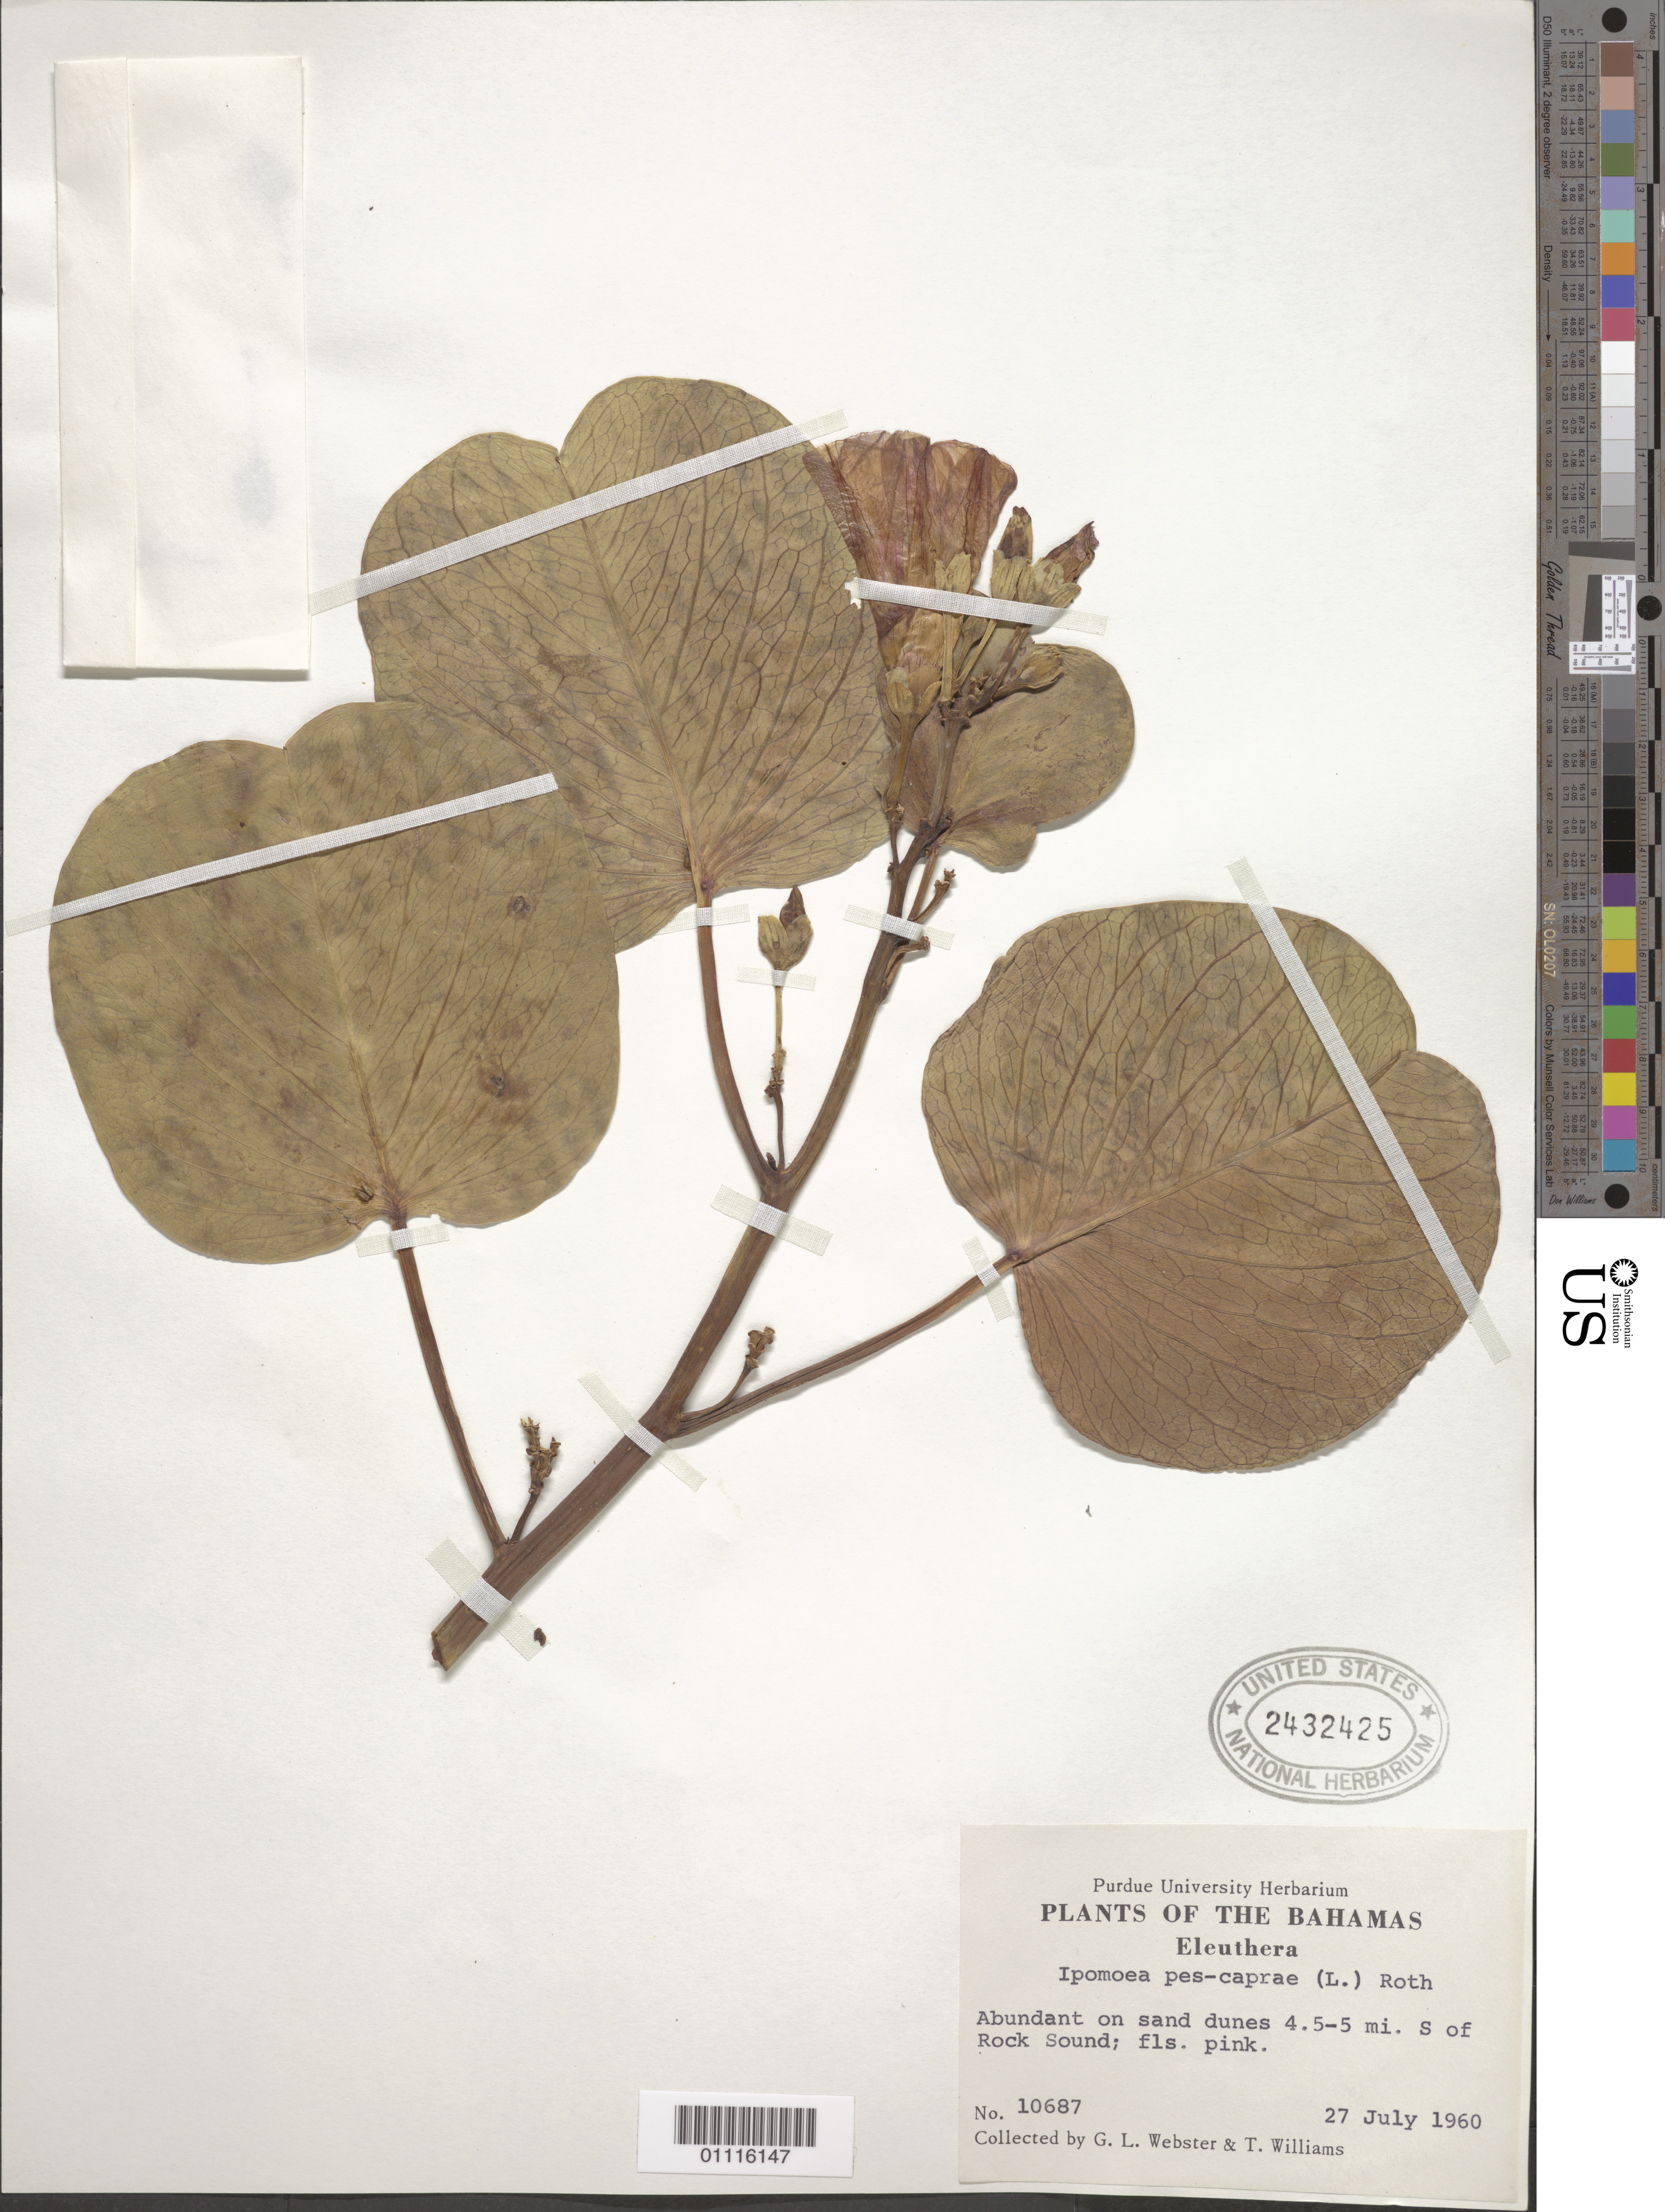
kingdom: Plantae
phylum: Tracheophyta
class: Magnoliopsida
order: Solanales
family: Convolvulaceae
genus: Ipomoea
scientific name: Ipomoea pes-caprae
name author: (L.) R. Br.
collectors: G. L. Webster & T. Williams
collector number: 10687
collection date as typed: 27 Jul 1960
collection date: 1960-07-27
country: Bahamas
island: Eleuthera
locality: Abundant on sand dunes 4.5-5 mi. S of Rock Sound.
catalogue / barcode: US 2432425